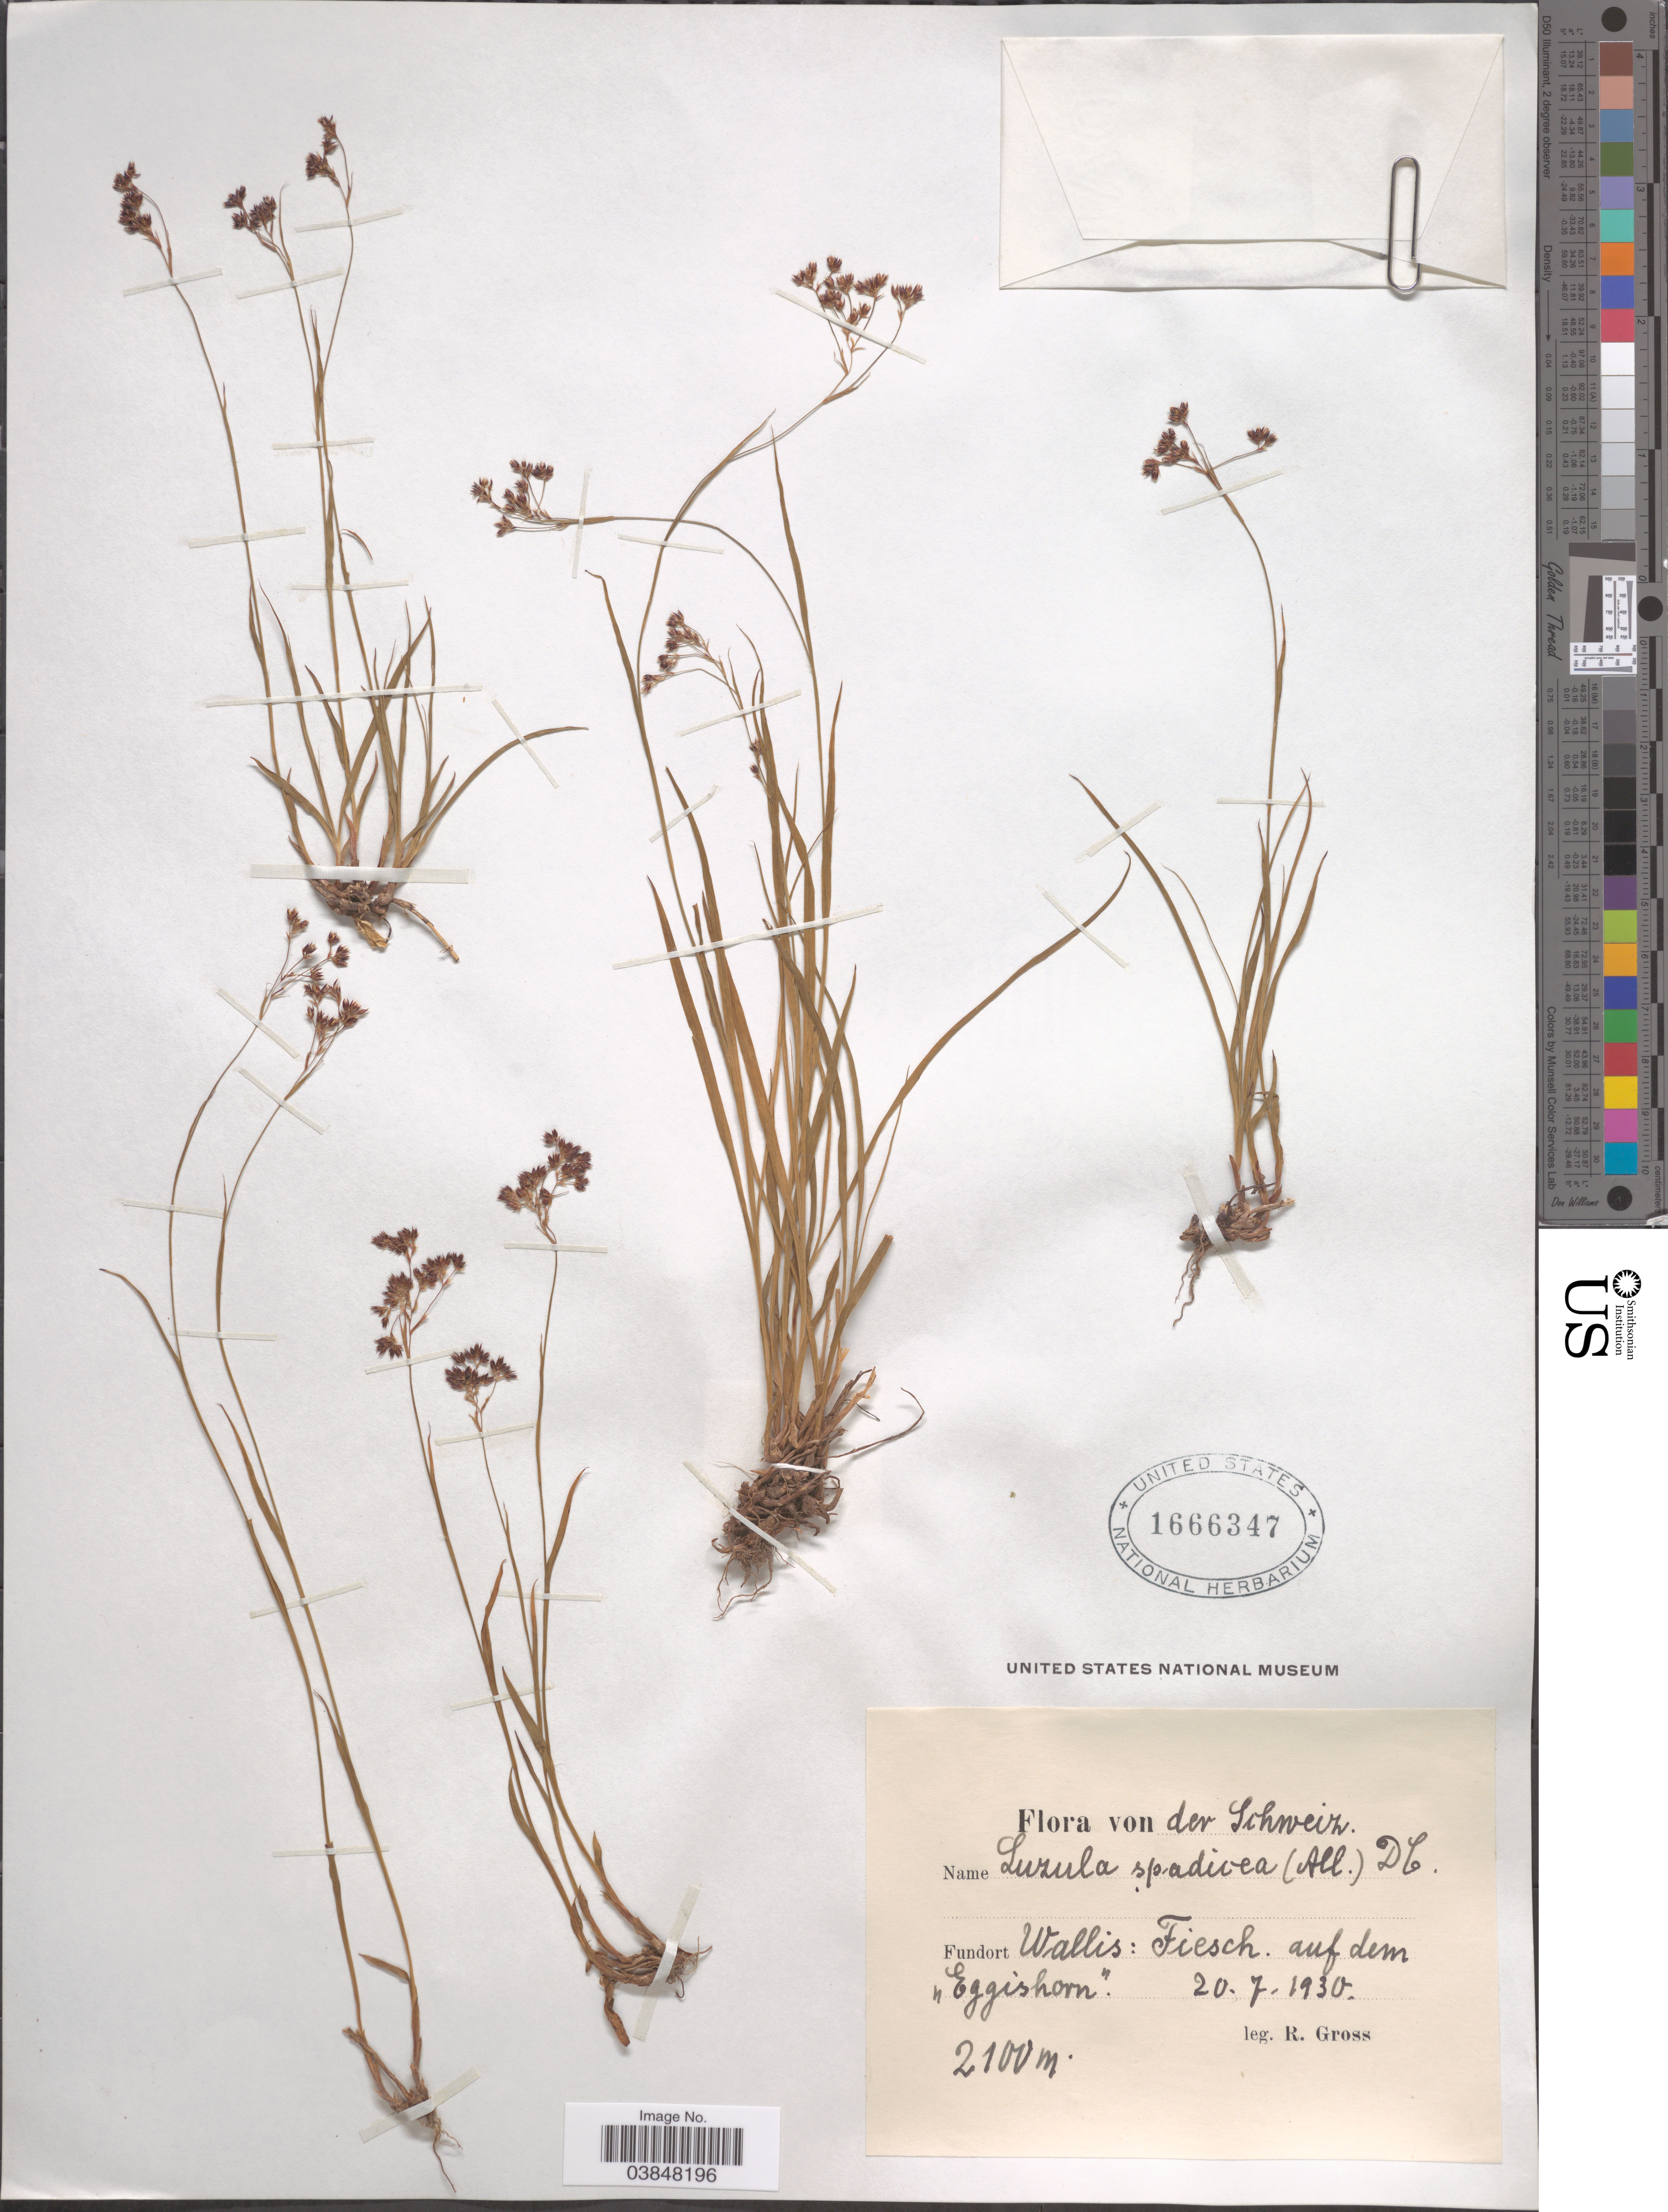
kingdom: Plantae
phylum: Tracheophyta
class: Liliopsida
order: Poales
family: Juncaceae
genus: Luzula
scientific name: Luzula spadicea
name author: DC.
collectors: R. Gross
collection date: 1930-07-20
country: Switzerland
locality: Schweiz. Fundort Wallis: Fiesch. auf dem "Eggishorn".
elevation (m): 2100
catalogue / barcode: US 1666347